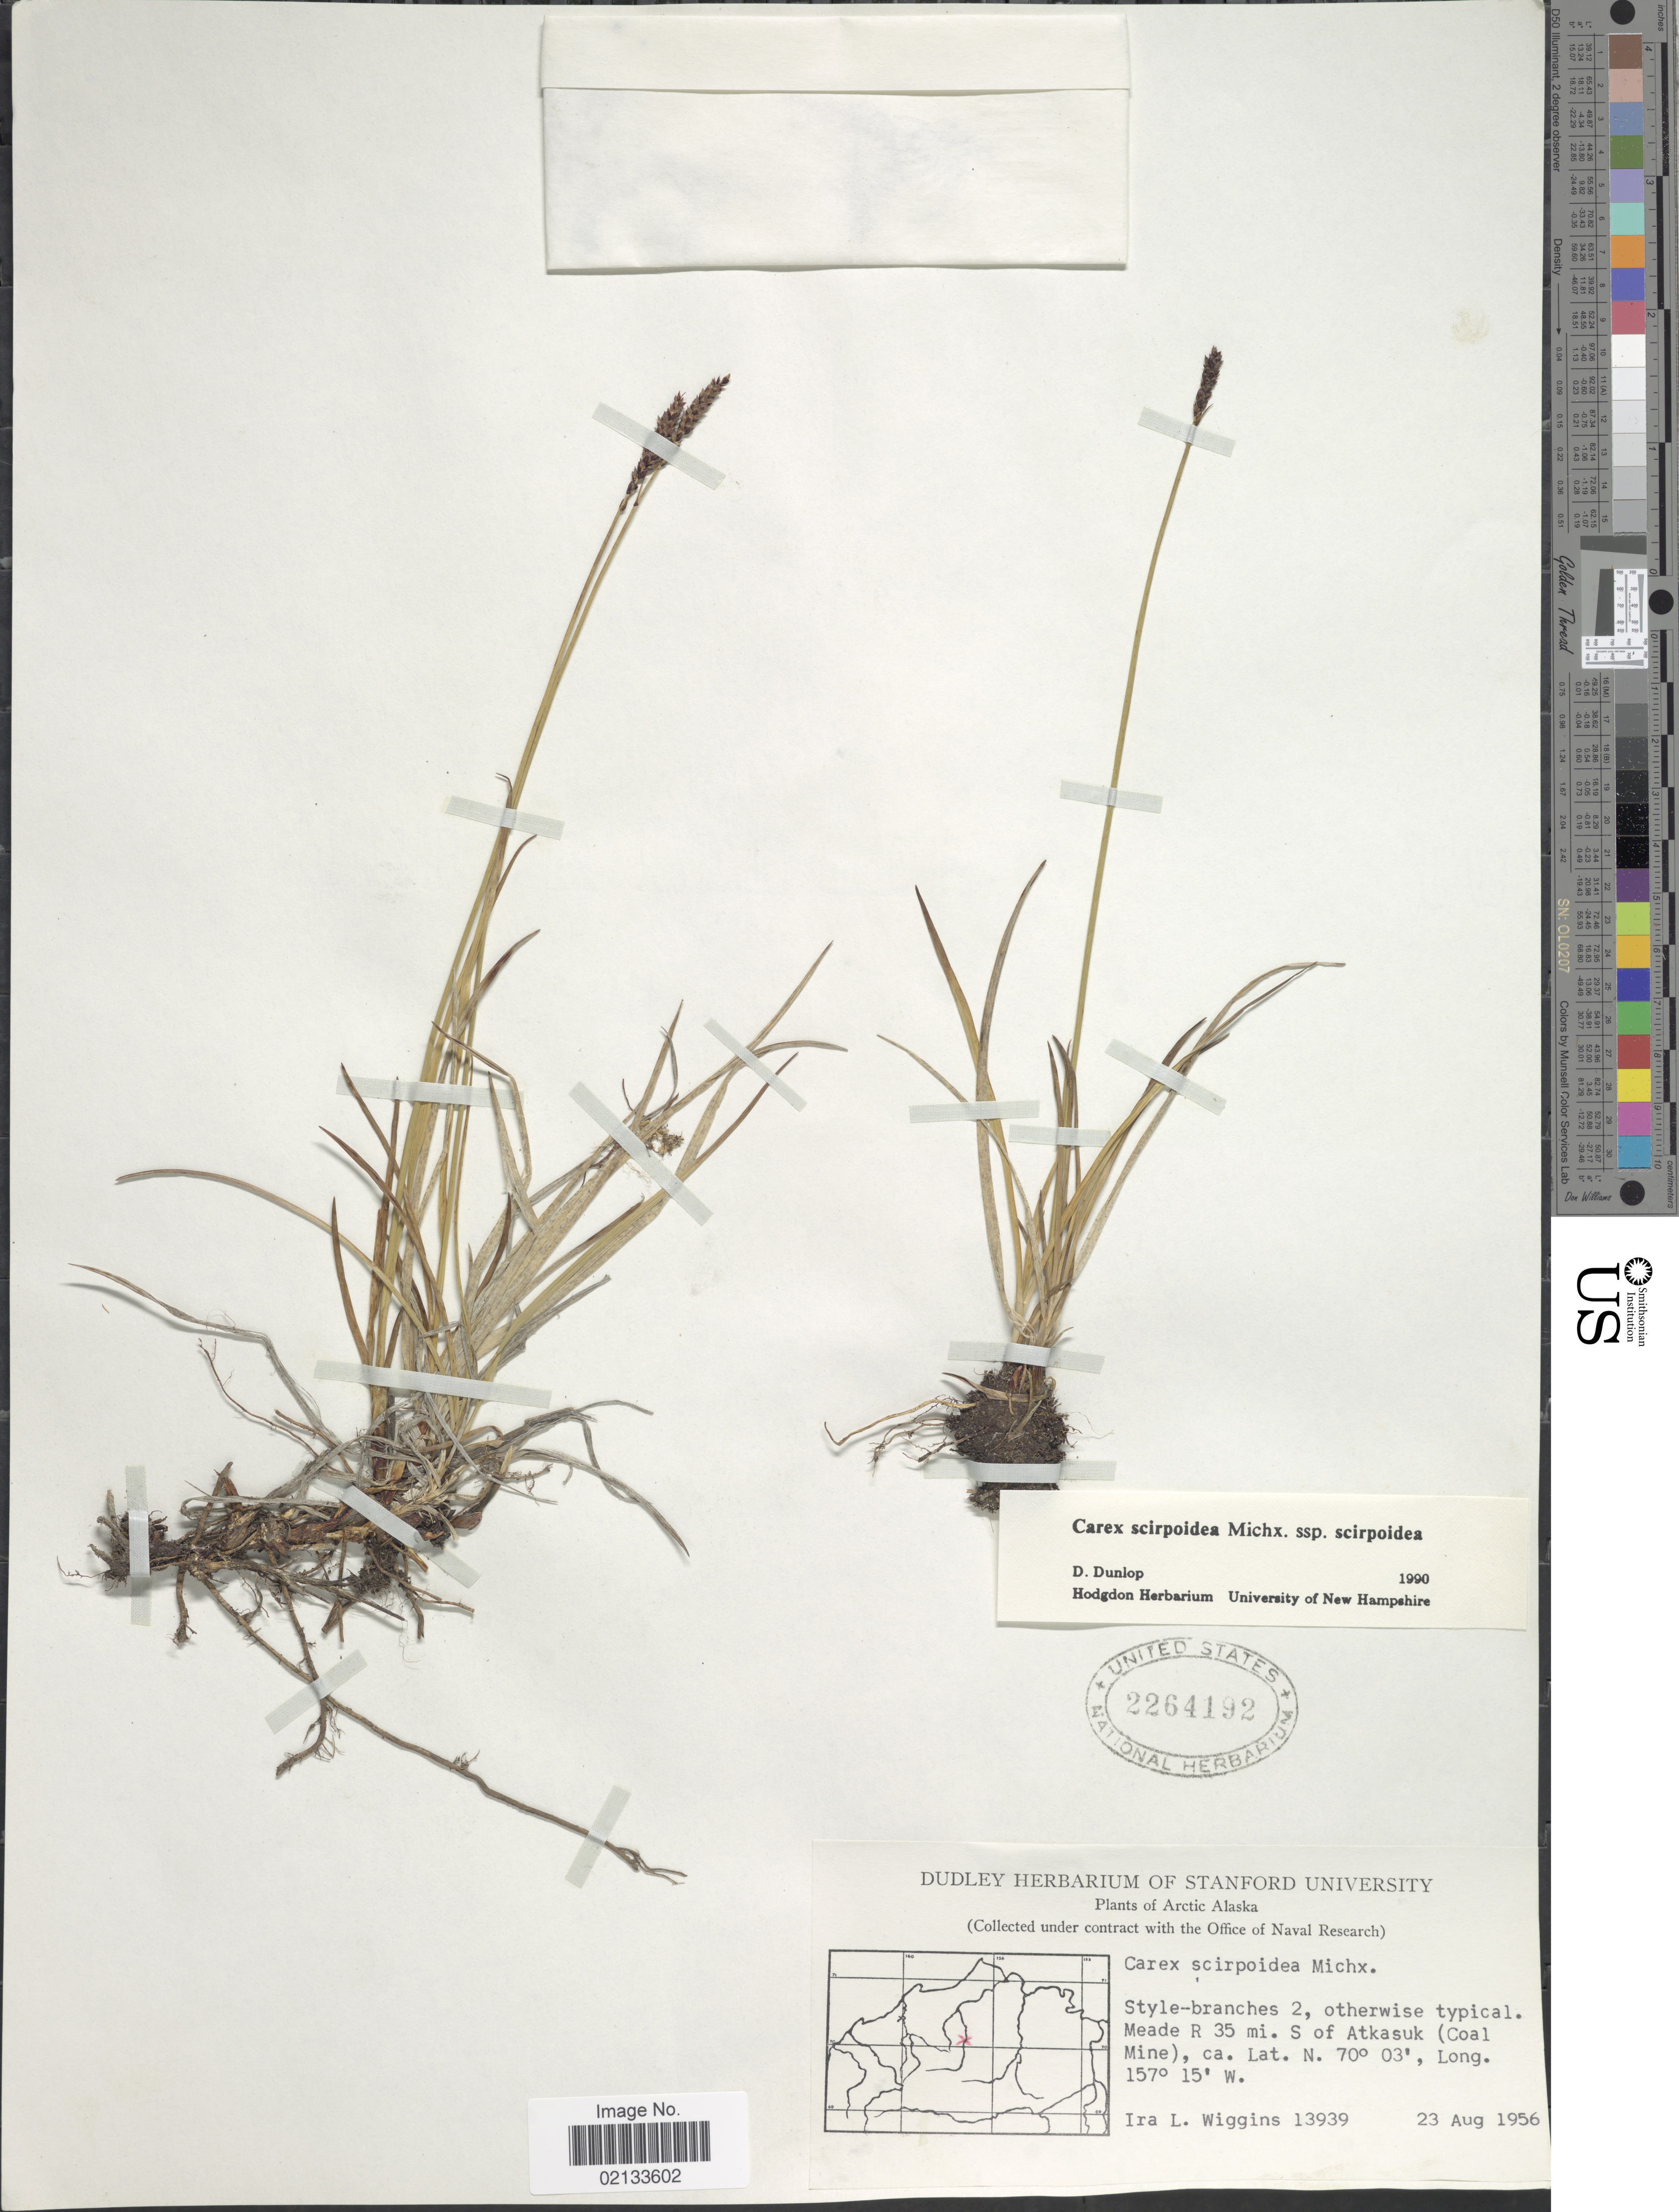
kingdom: Plantae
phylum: Tracheophyta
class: Liliopsida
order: Poales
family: Cyperaceae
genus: Carex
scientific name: Carex scirpoidea subsp. scirpoidea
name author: Michx.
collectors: I. L. Wiggins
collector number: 13939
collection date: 1956-08-23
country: United States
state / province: Alaska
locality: Arctic Alaska, Meade R 35 mi. S of Atkasuk (Coal Mine)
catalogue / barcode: US 2264192